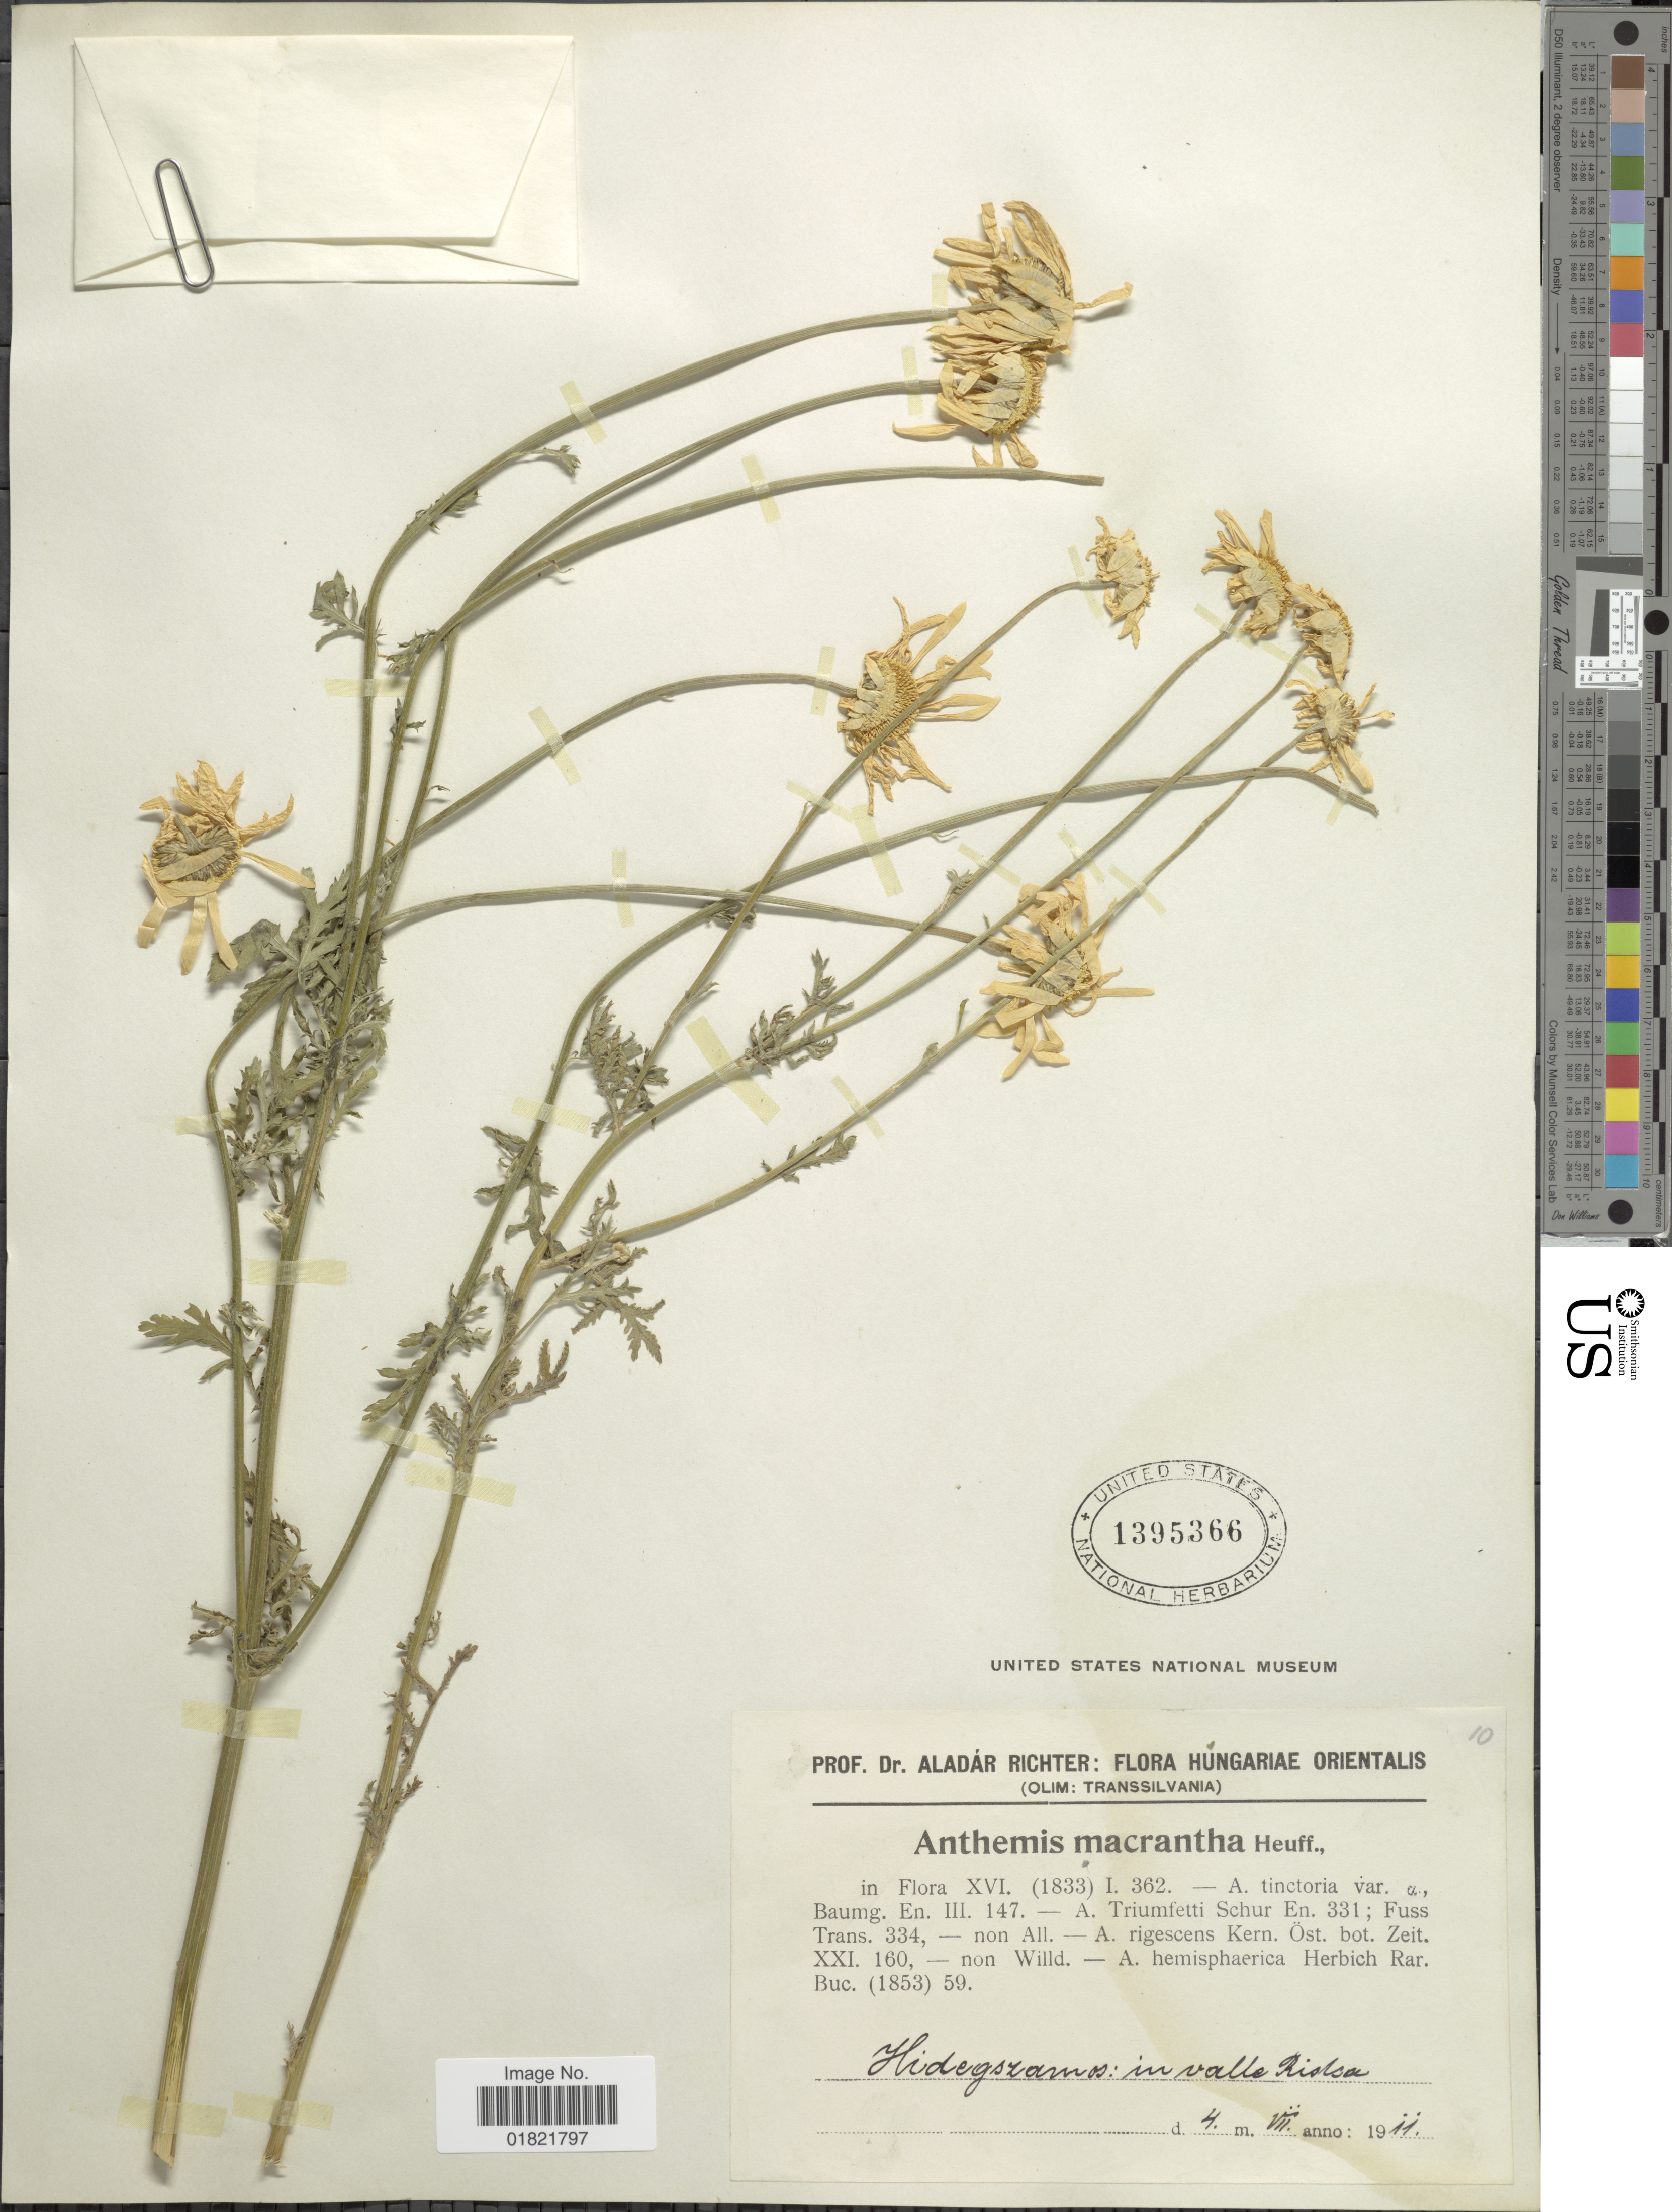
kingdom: Plantae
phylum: Tracheophyta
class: Magnoliopsida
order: Asterales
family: Asteraceae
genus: Anthemis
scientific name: Anthemis macrantha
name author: Heuff.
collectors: A. Richter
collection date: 1911-08-05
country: Hungary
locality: Hungariae Orientalis, Hidegszamos: in valle Ridsa [interpreted]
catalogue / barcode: US 1395366